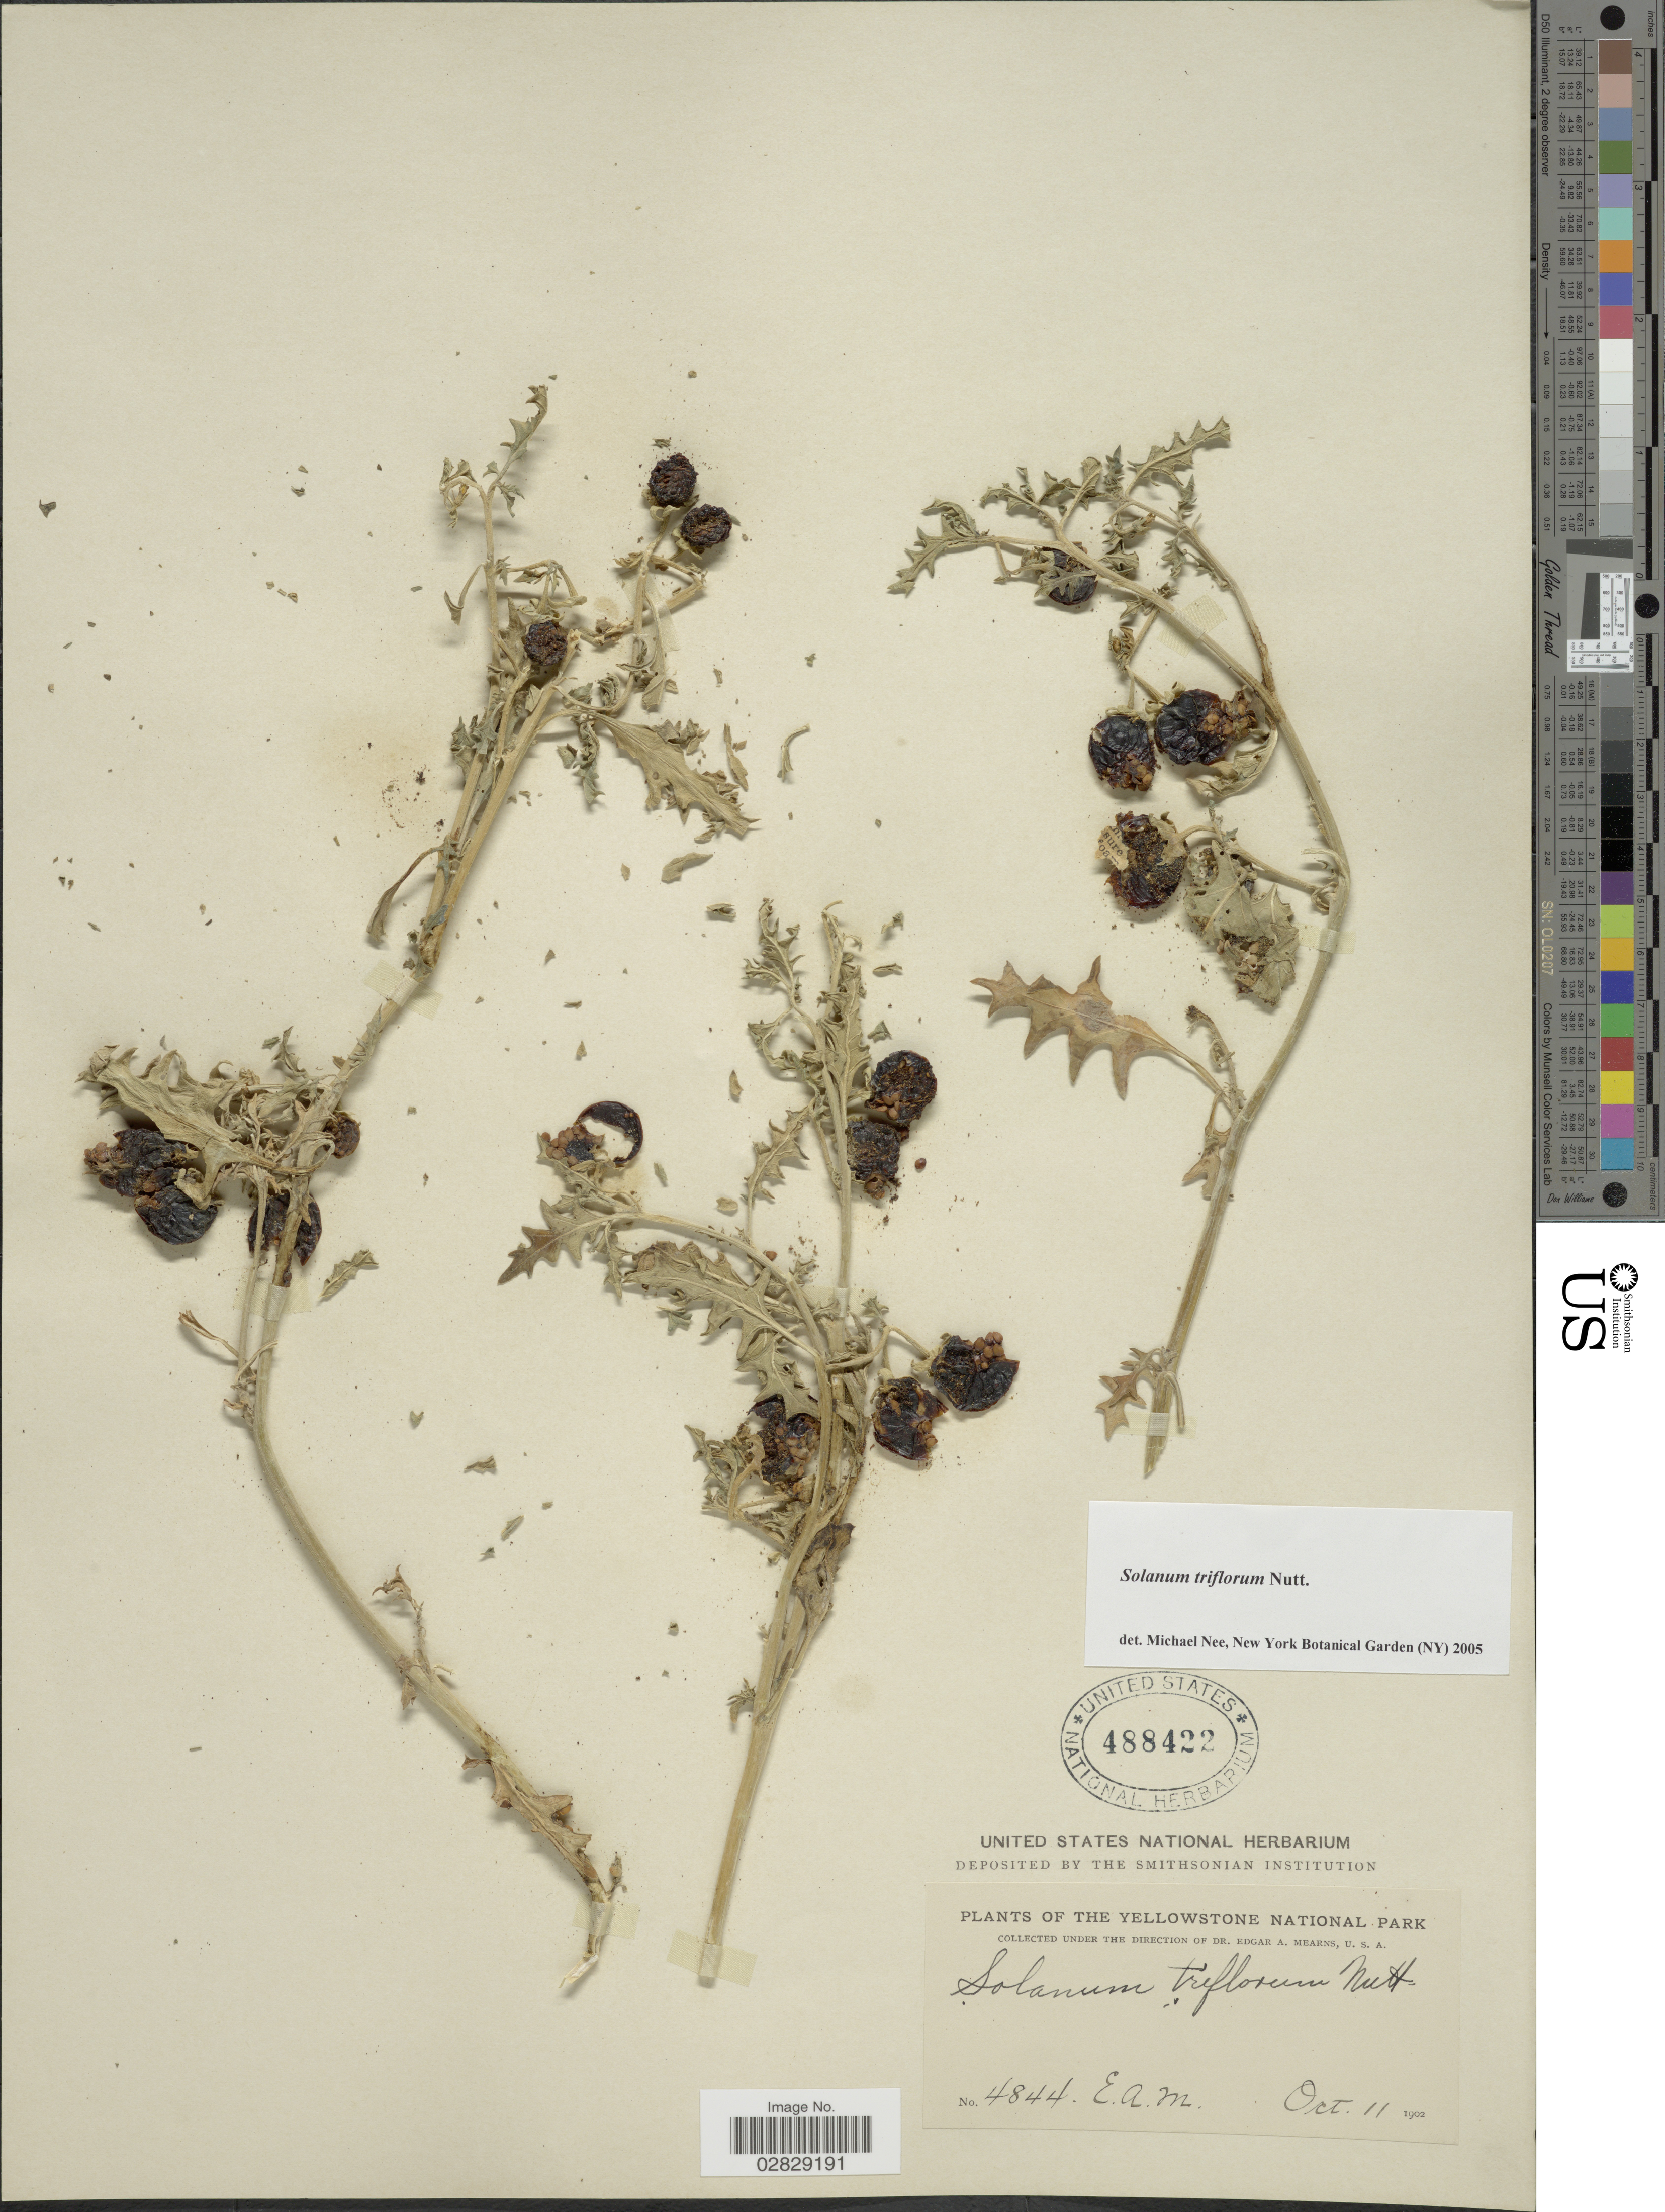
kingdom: Plantae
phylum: Tracheophyta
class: Magnoliopsida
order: Solanales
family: Solanaceae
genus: Solanum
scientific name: Solanum triflorum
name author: Nutt.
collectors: E. A. Mearns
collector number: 4844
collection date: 1902-10-11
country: United States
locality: Yellowstone National Park.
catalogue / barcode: US 488422